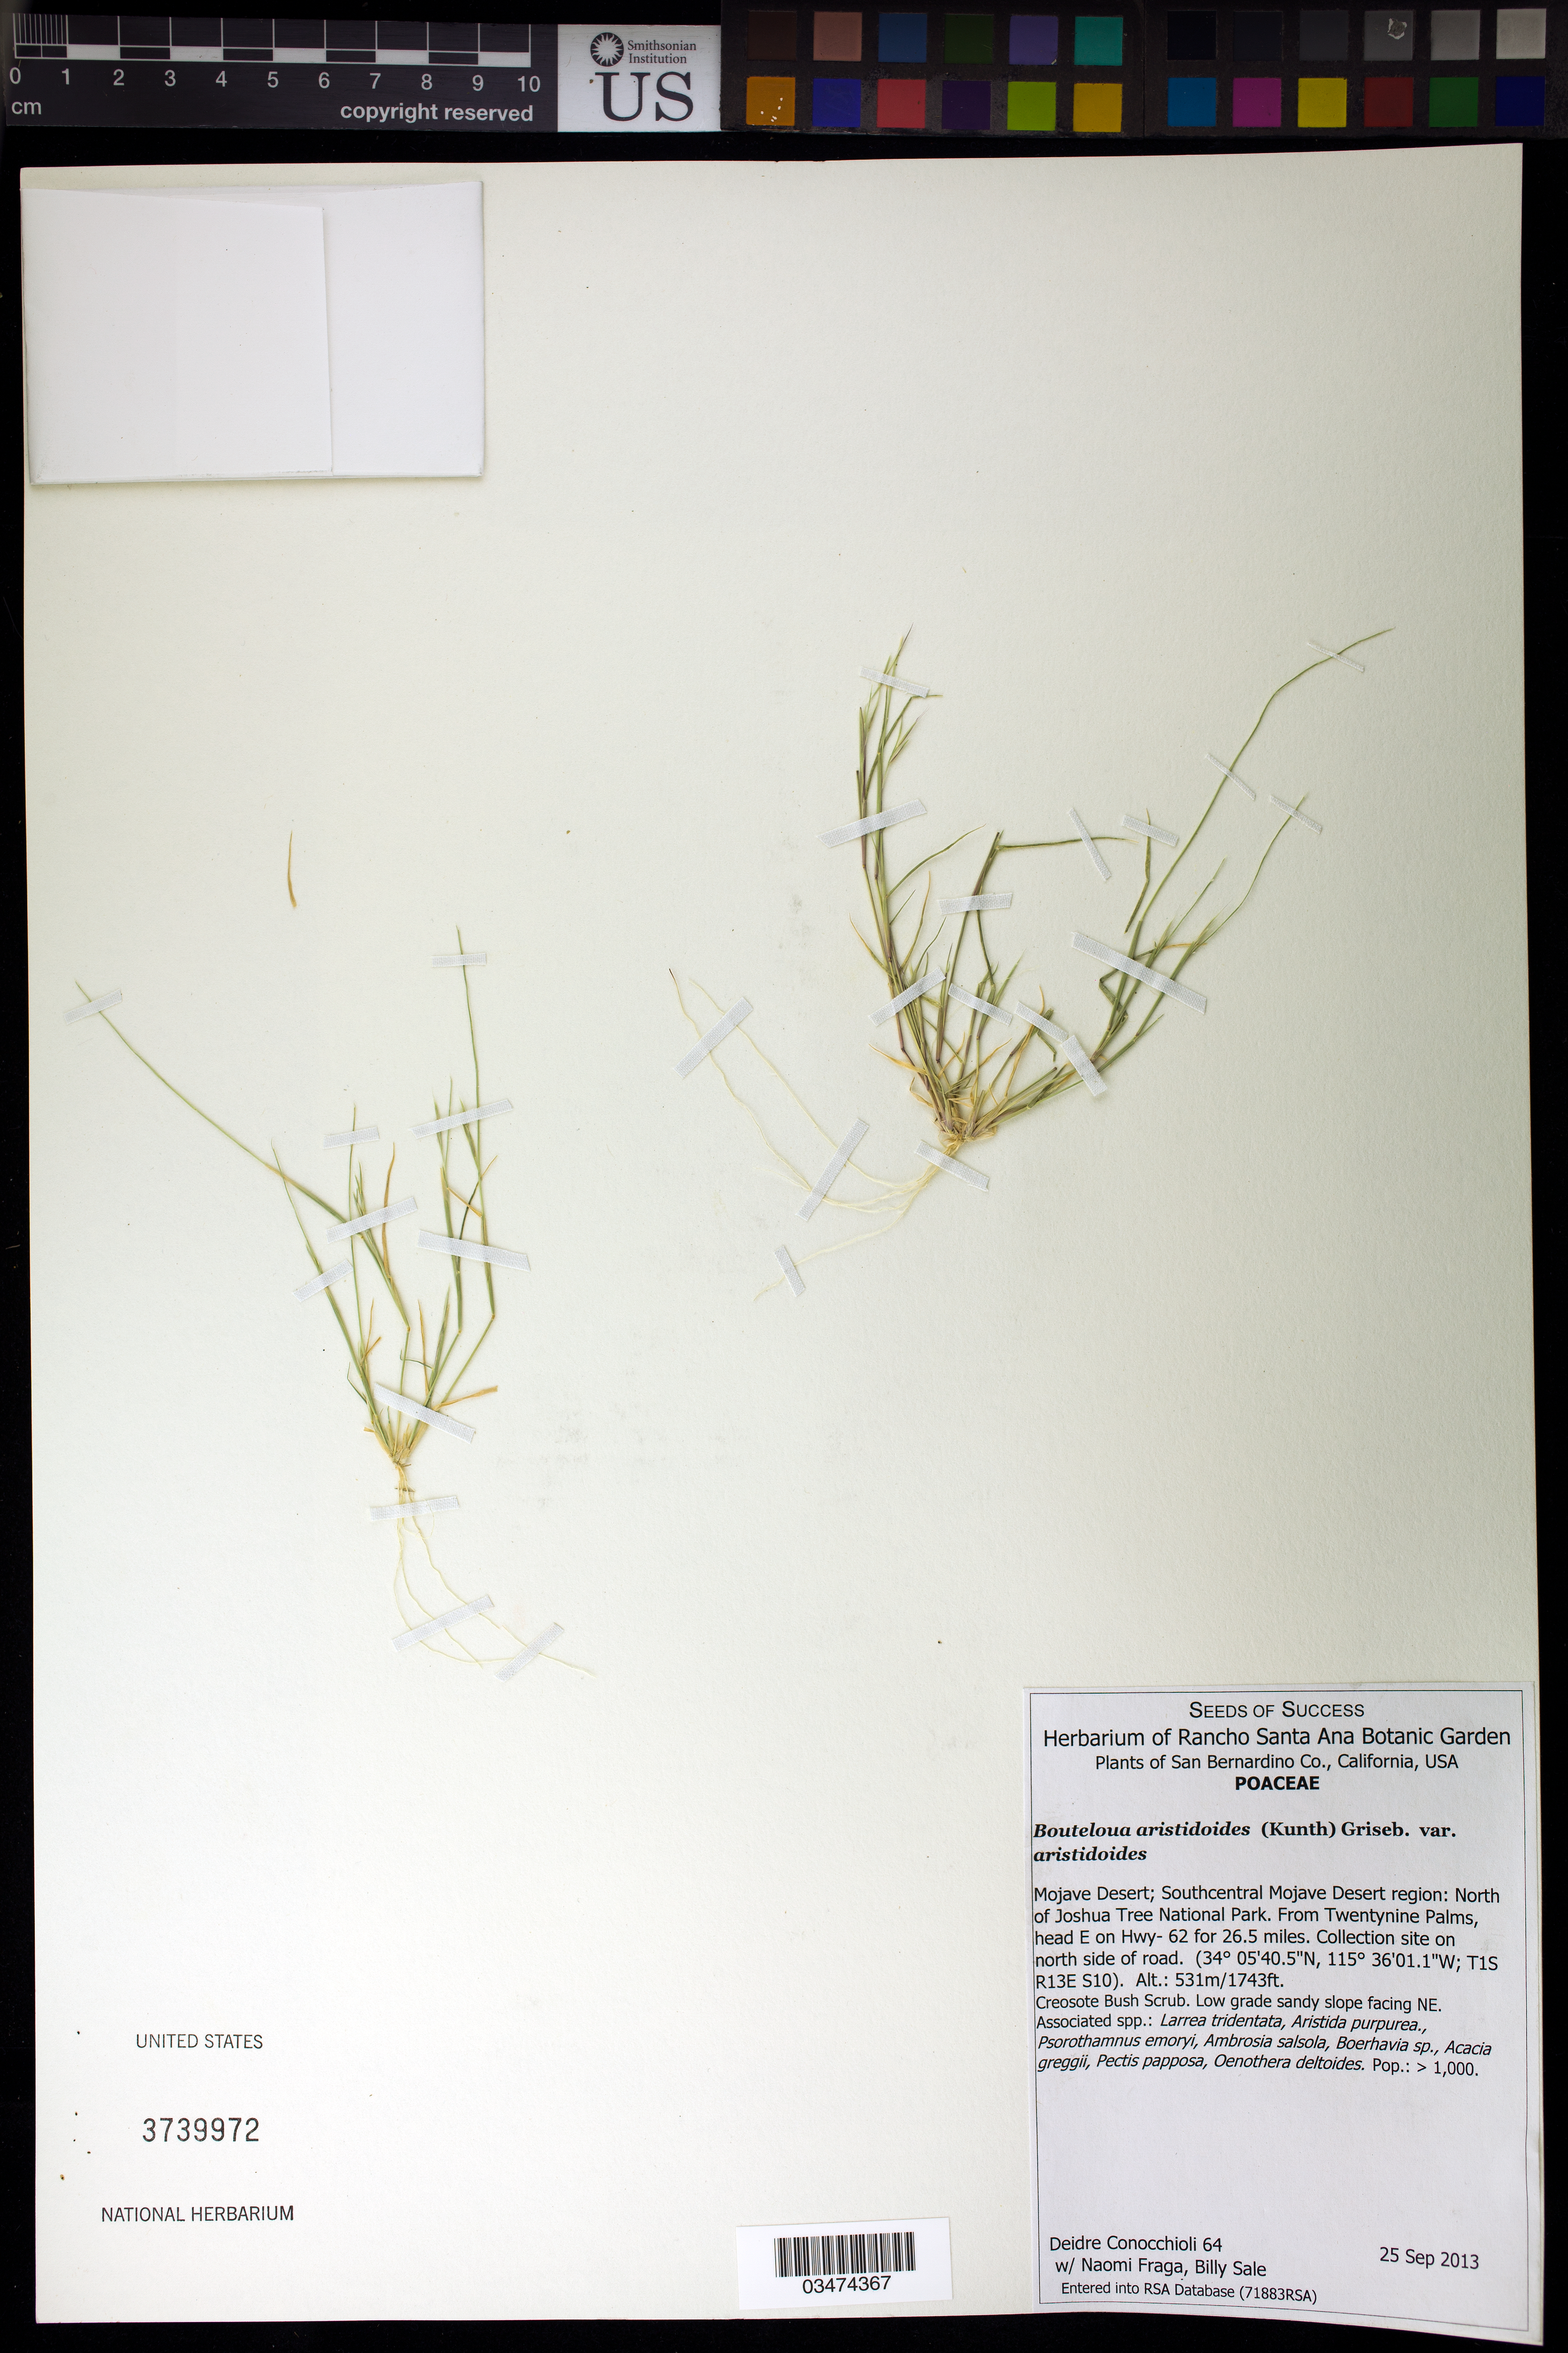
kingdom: Plantae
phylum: Tracheophyta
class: Liliopsida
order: Poales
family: Poaceae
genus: Bouteloua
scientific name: Bouteloua aristidoides var. aristidoides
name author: (Kunth) Griseb.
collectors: D. Conocchioli, B. Sale & N. Fraga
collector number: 64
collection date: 2013-09-25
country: United States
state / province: California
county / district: San Bernardino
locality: Mojave Desert, Southcentral region, N of Joshua Tree National Park, from Twentynine Palms 26.5 miles on Hwy 62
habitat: Creosote Bush Scrub. Sandy slope..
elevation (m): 531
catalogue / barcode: US 3739972